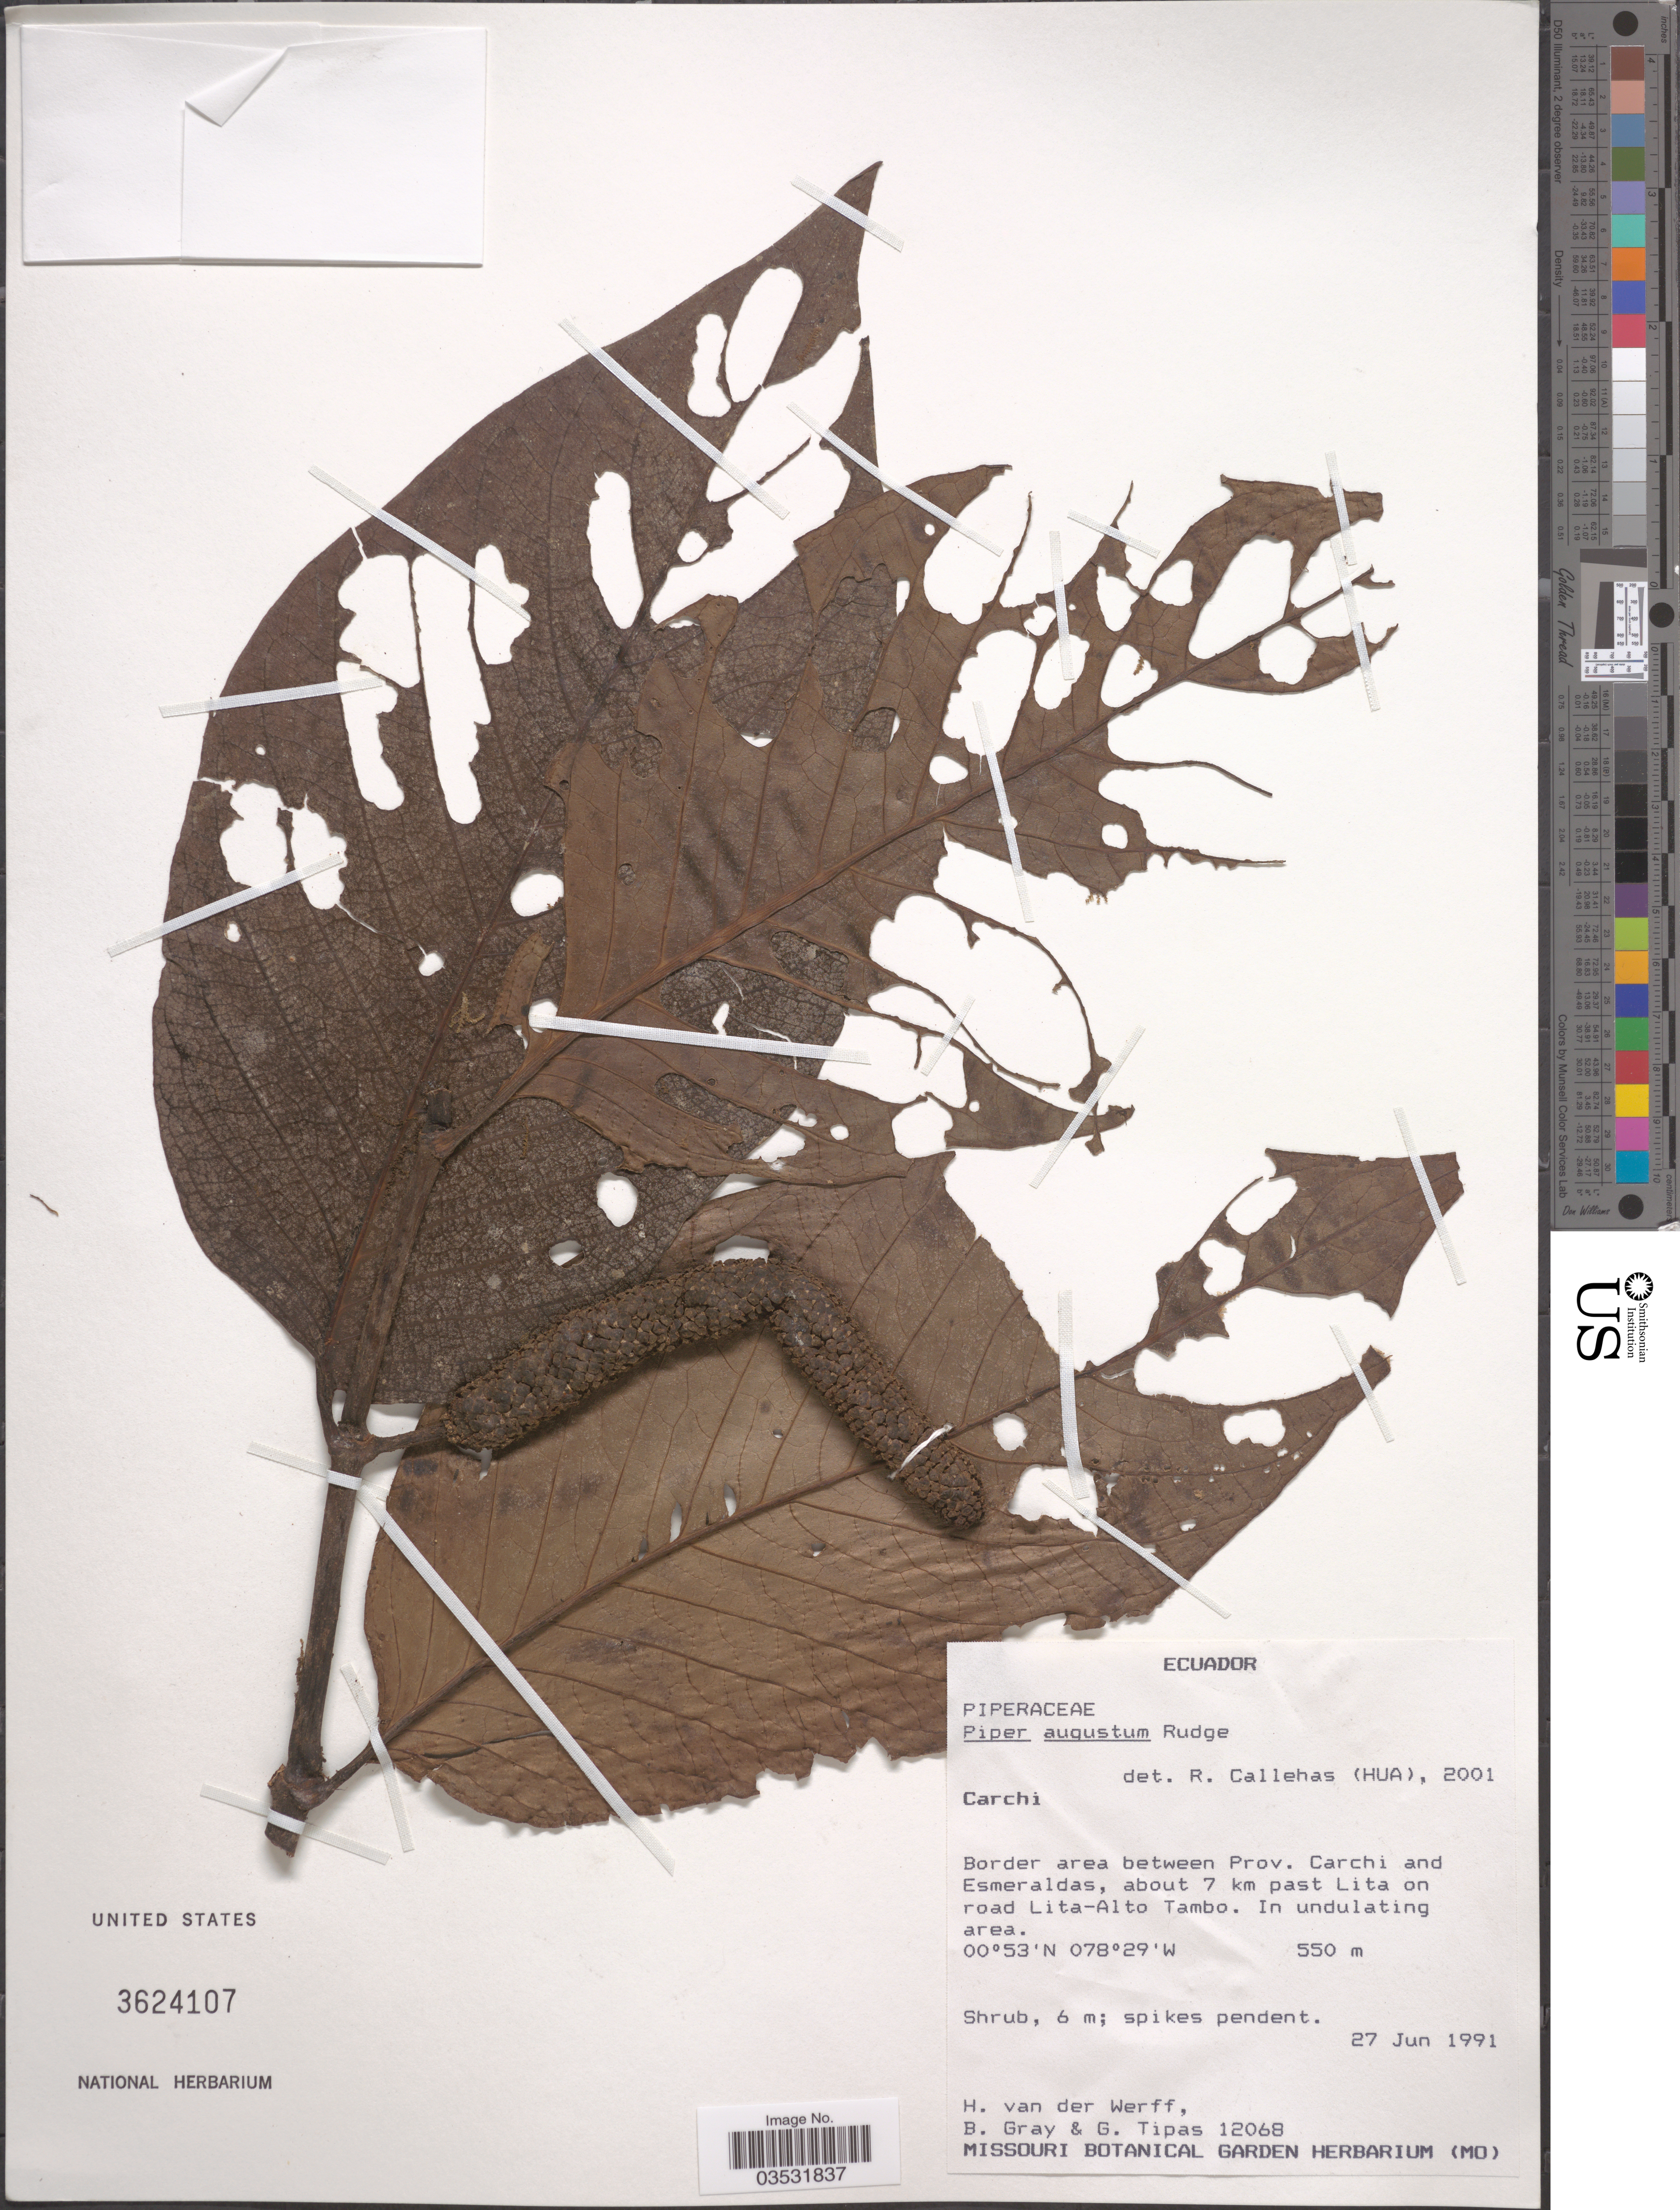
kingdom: Plantae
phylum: Tracheophyta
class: Magnoliopsida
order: Piperales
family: Piperaceae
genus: Piper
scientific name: Piper augustum var. augustum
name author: Rudge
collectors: H. van der Werff, B. Gray & G. Tipas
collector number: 12068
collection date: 1991-06-27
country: Ecuador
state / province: Carchi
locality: Border area between Prov. Carchi and Esmeraldas, about 7 km past Lita on road Lita-Alto Tambo.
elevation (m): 550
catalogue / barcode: US 3624107